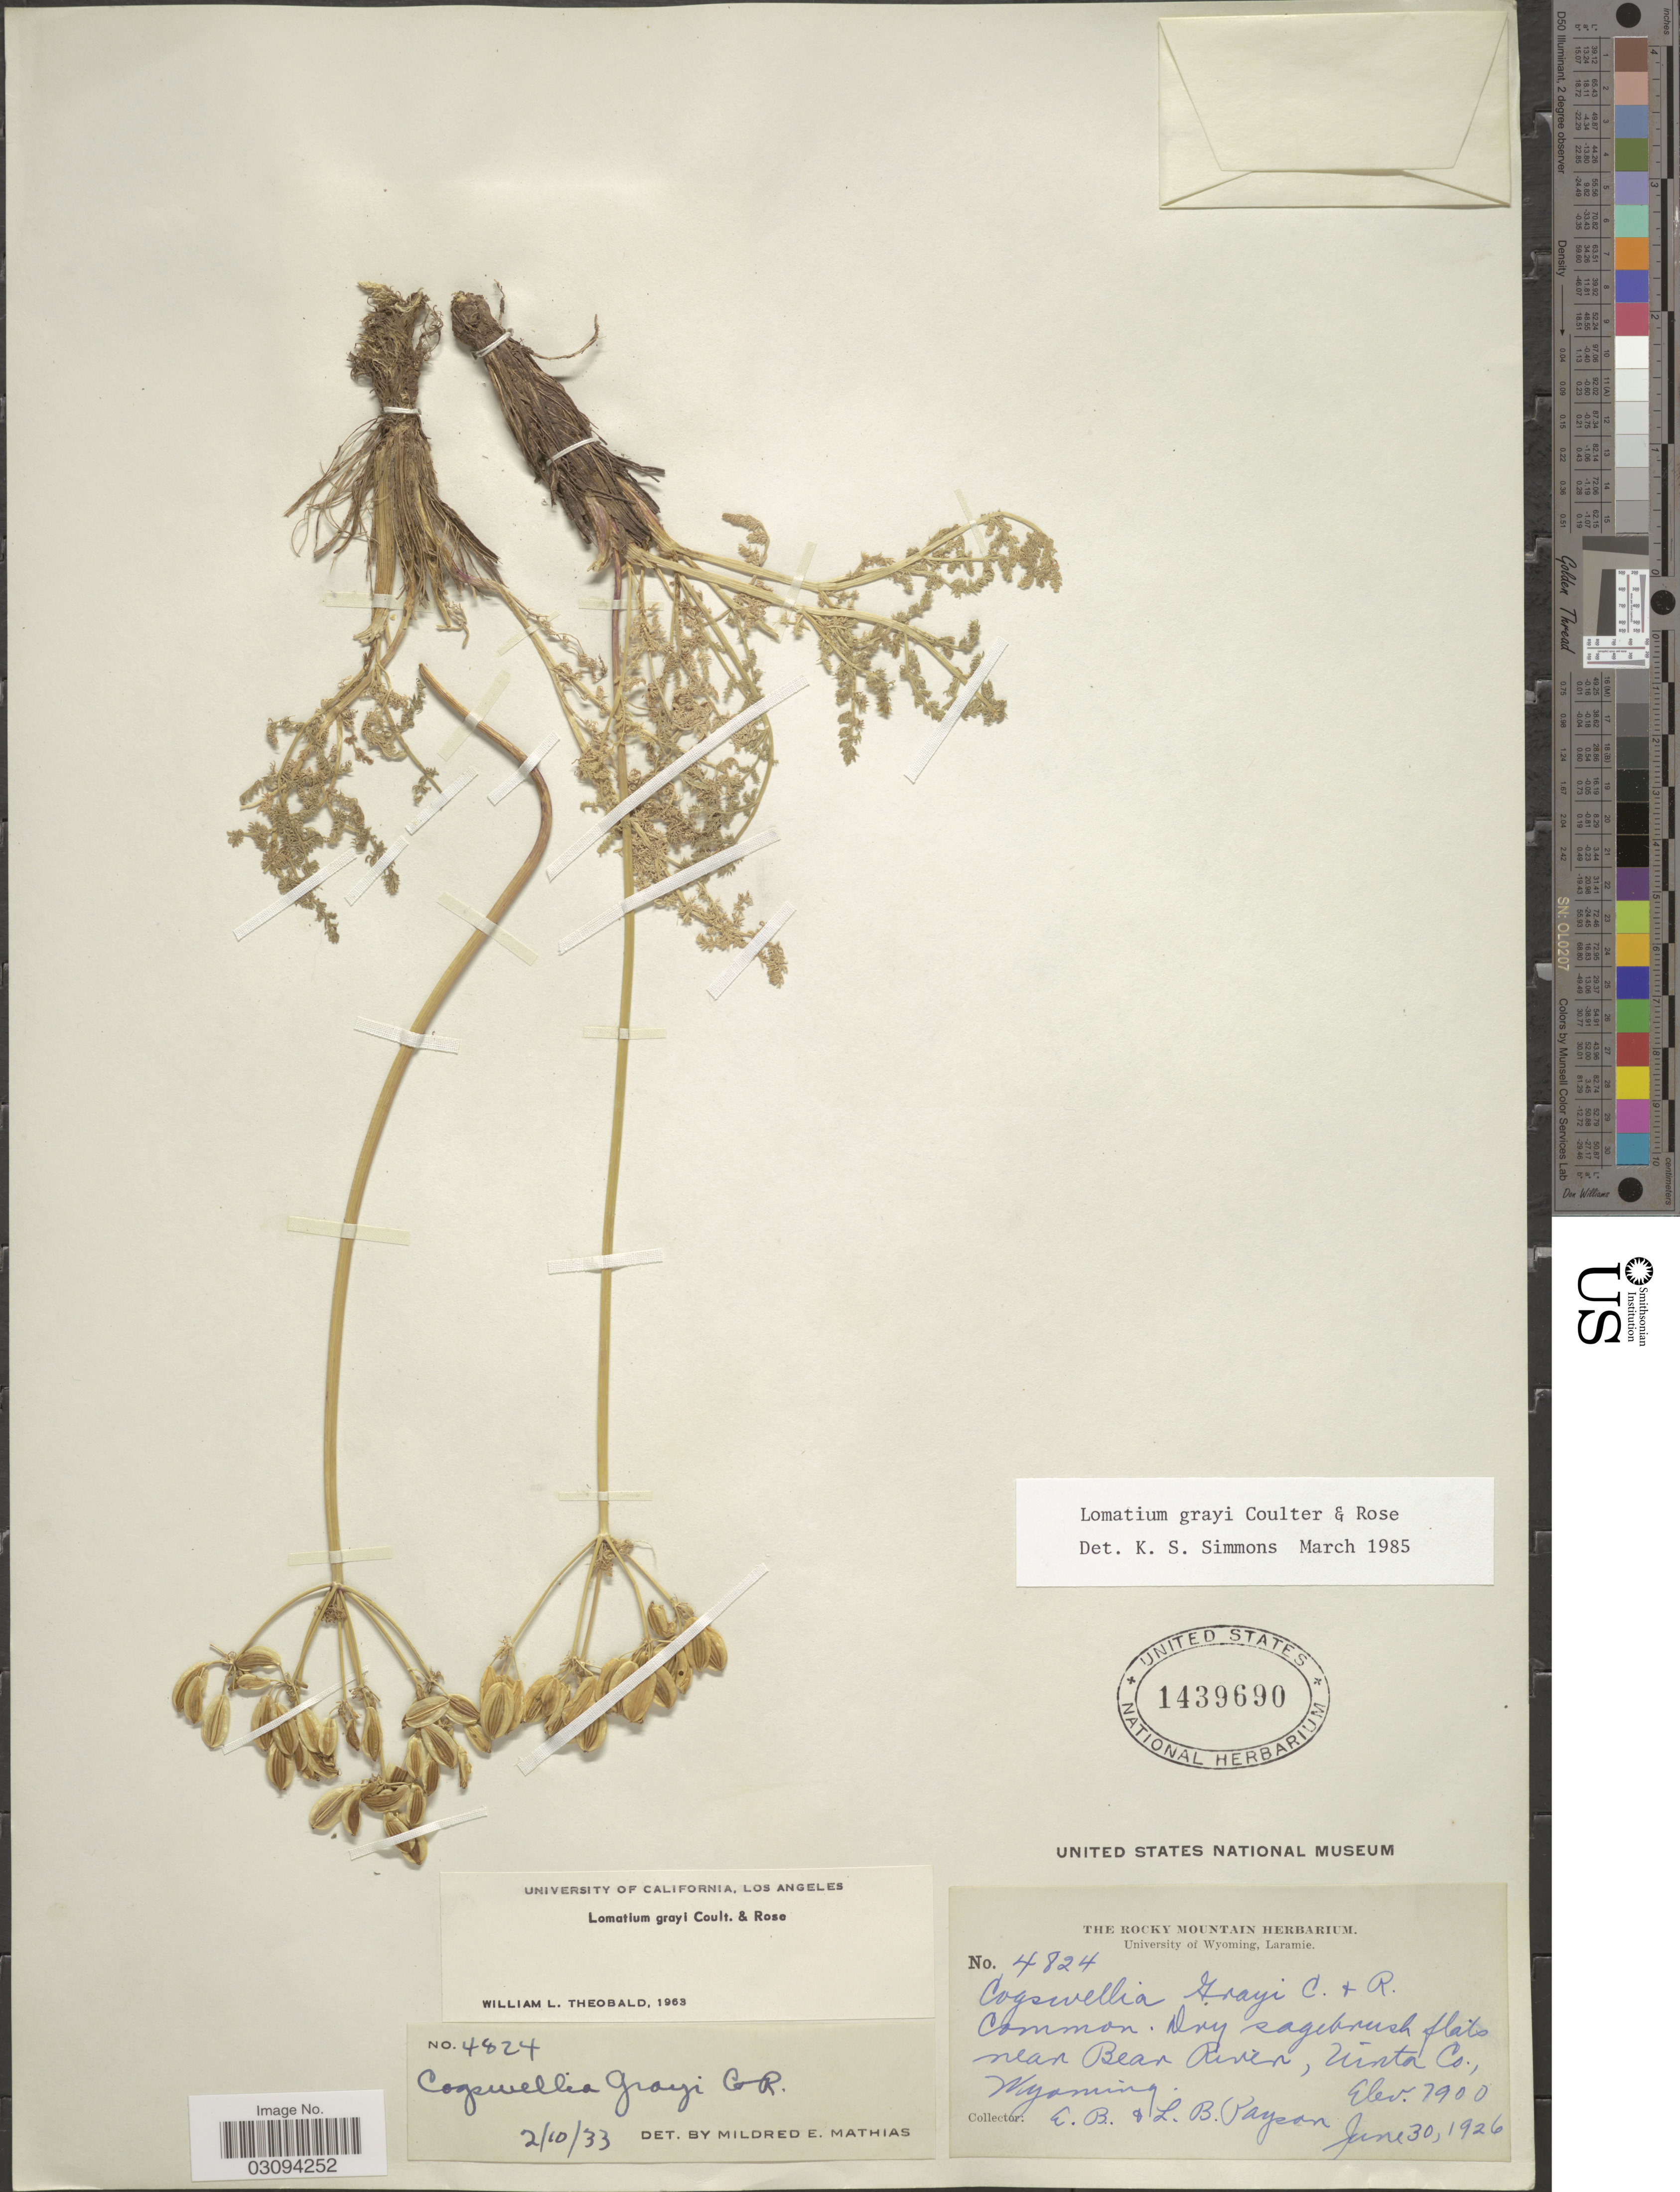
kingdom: Plantae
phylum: Tracheophyta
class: Magnoliopsida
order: Apiales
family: Apiaceae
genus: Lomatium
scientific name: Lomatium grayi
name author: (J.M. Coult. & Rose) J.M. Coult. & Rose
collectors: E. B. Payson & L. Payson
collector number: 4824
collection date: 1926-06-30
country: United States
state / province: Wyoming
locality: Near Bear River, Uinta Co.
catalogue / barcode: US 1439690